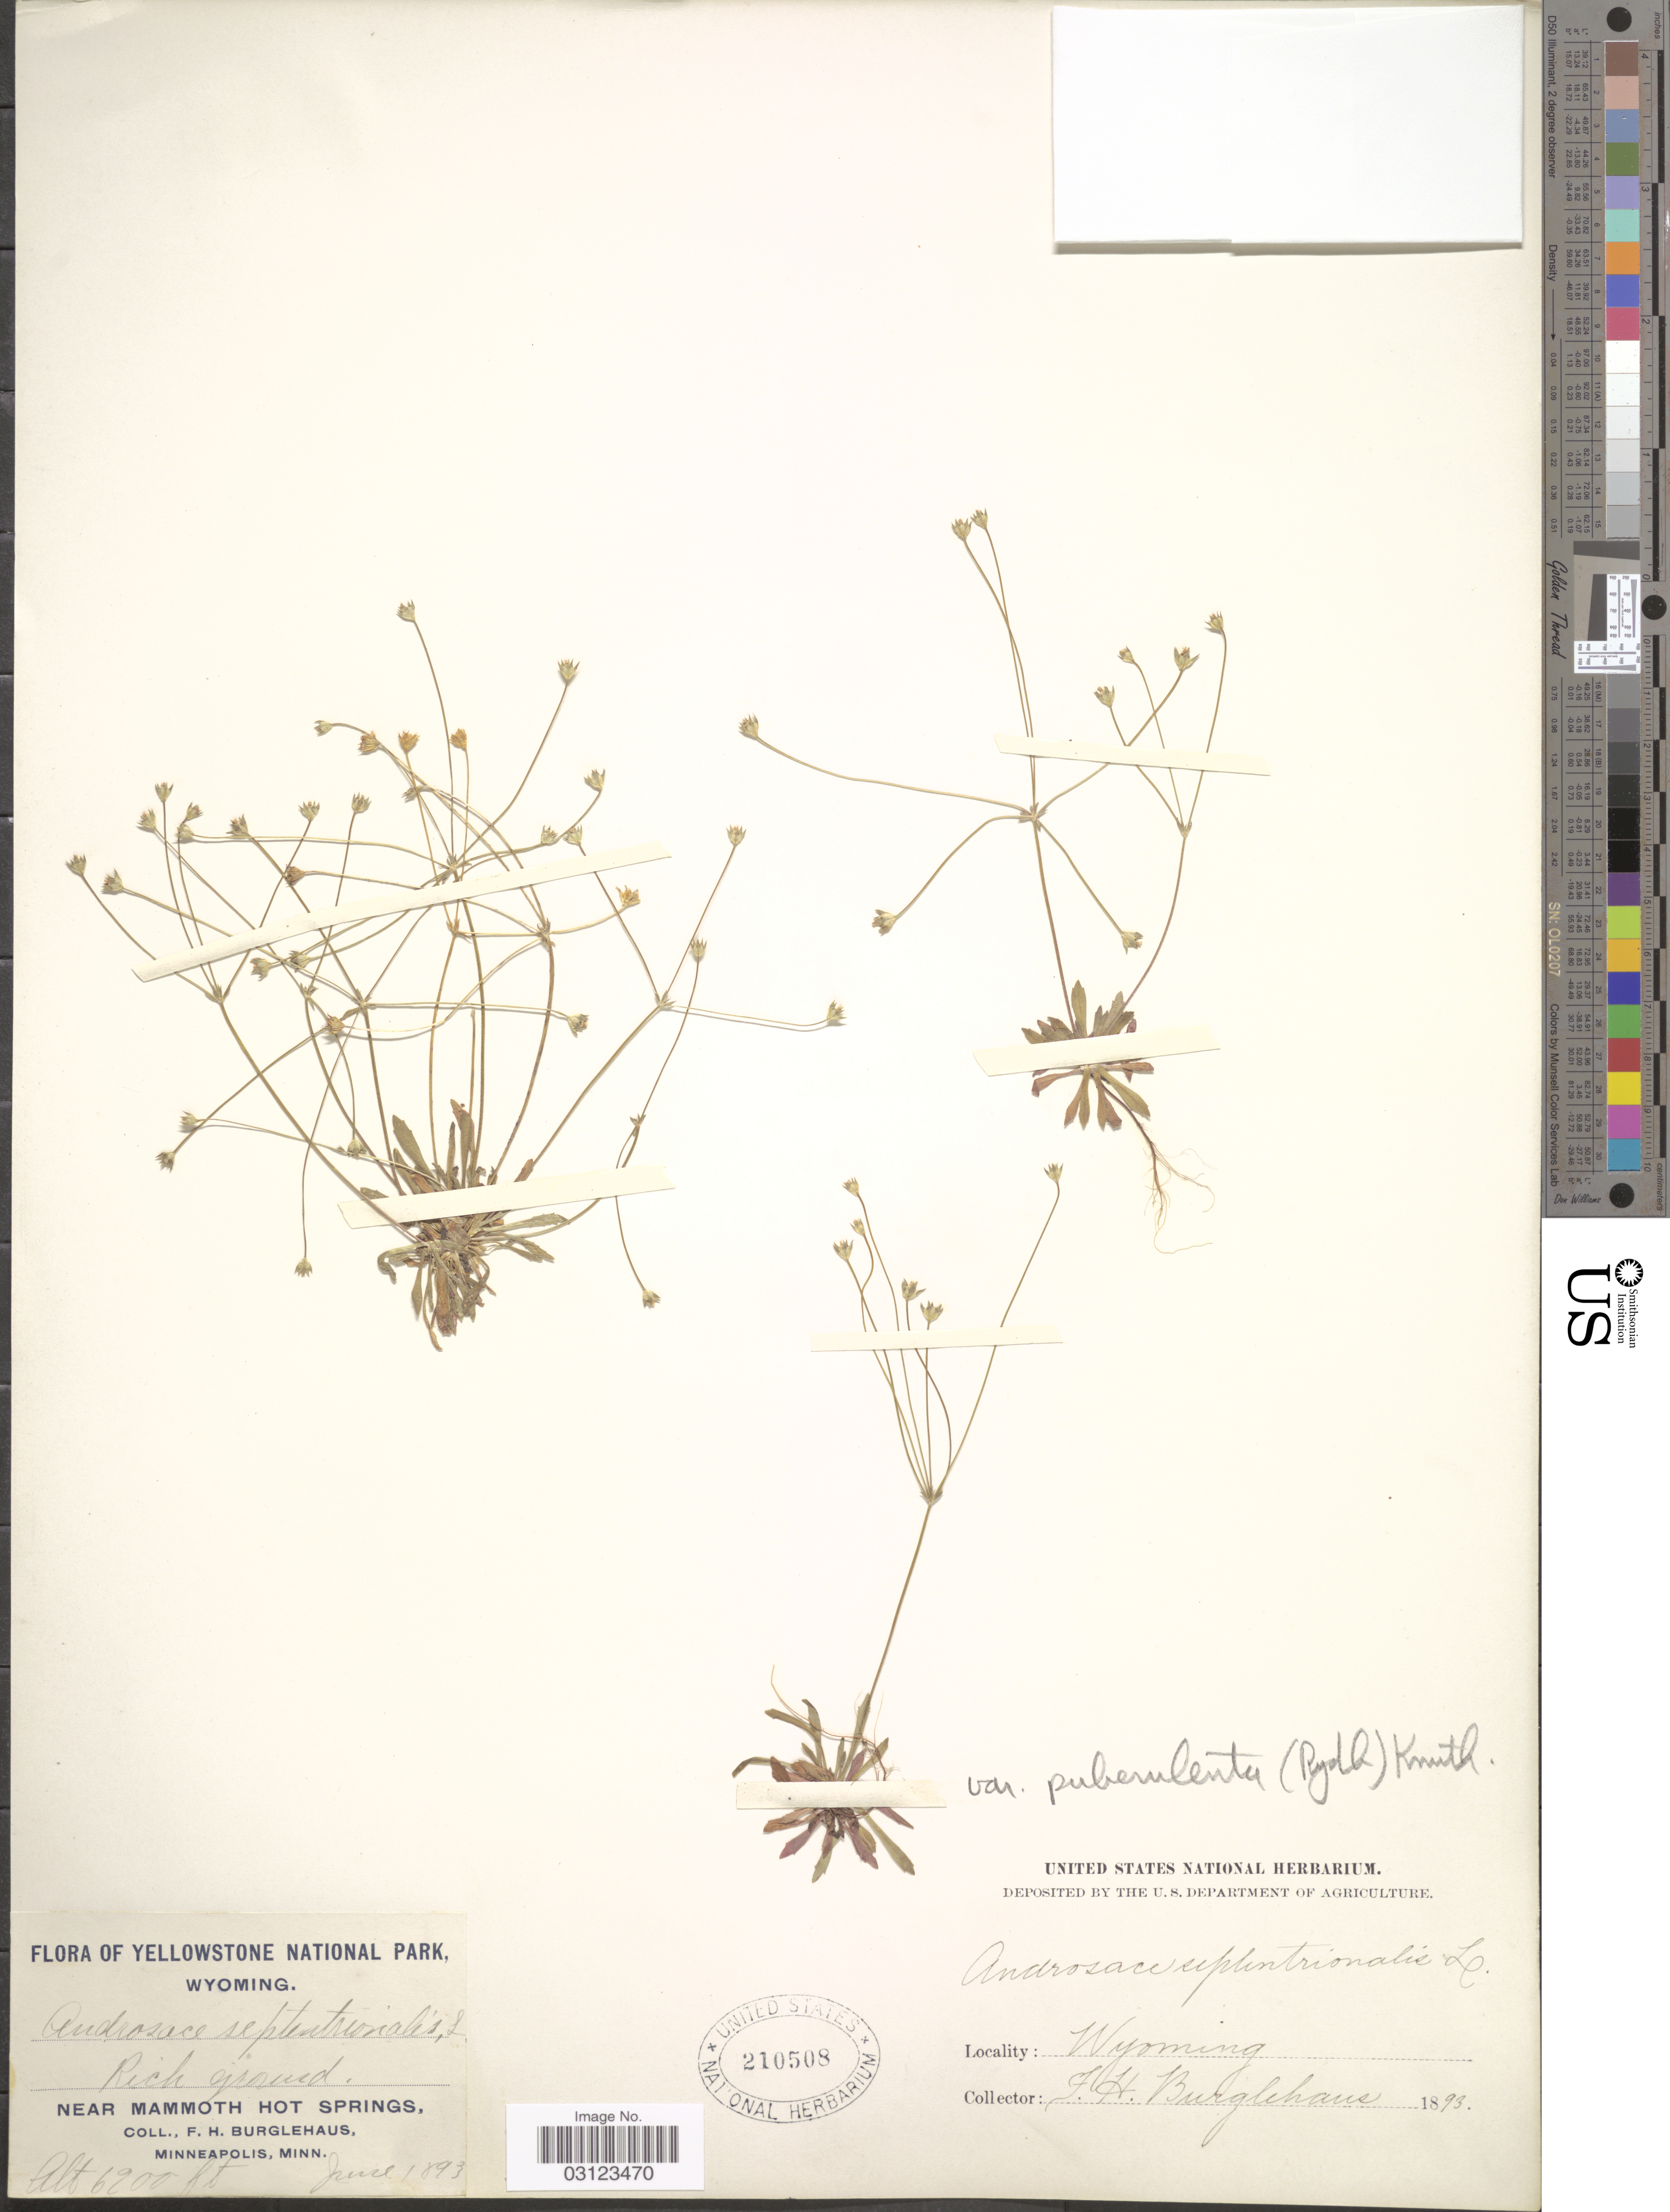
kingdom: Plantae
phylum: Tracheophyta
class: Magnoliopsida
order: Ericales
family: Primulaceae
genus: Androsace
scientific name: Androsace septentrionalis var. puberulenta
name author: (Rydb.) R. Knuth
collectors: F. Burglehaus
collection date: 1893-06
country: United States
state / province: Wyoming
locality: Yellowstone National Park. Near Mammoth Hot Springs.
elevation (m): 2103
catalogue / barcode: US 210508